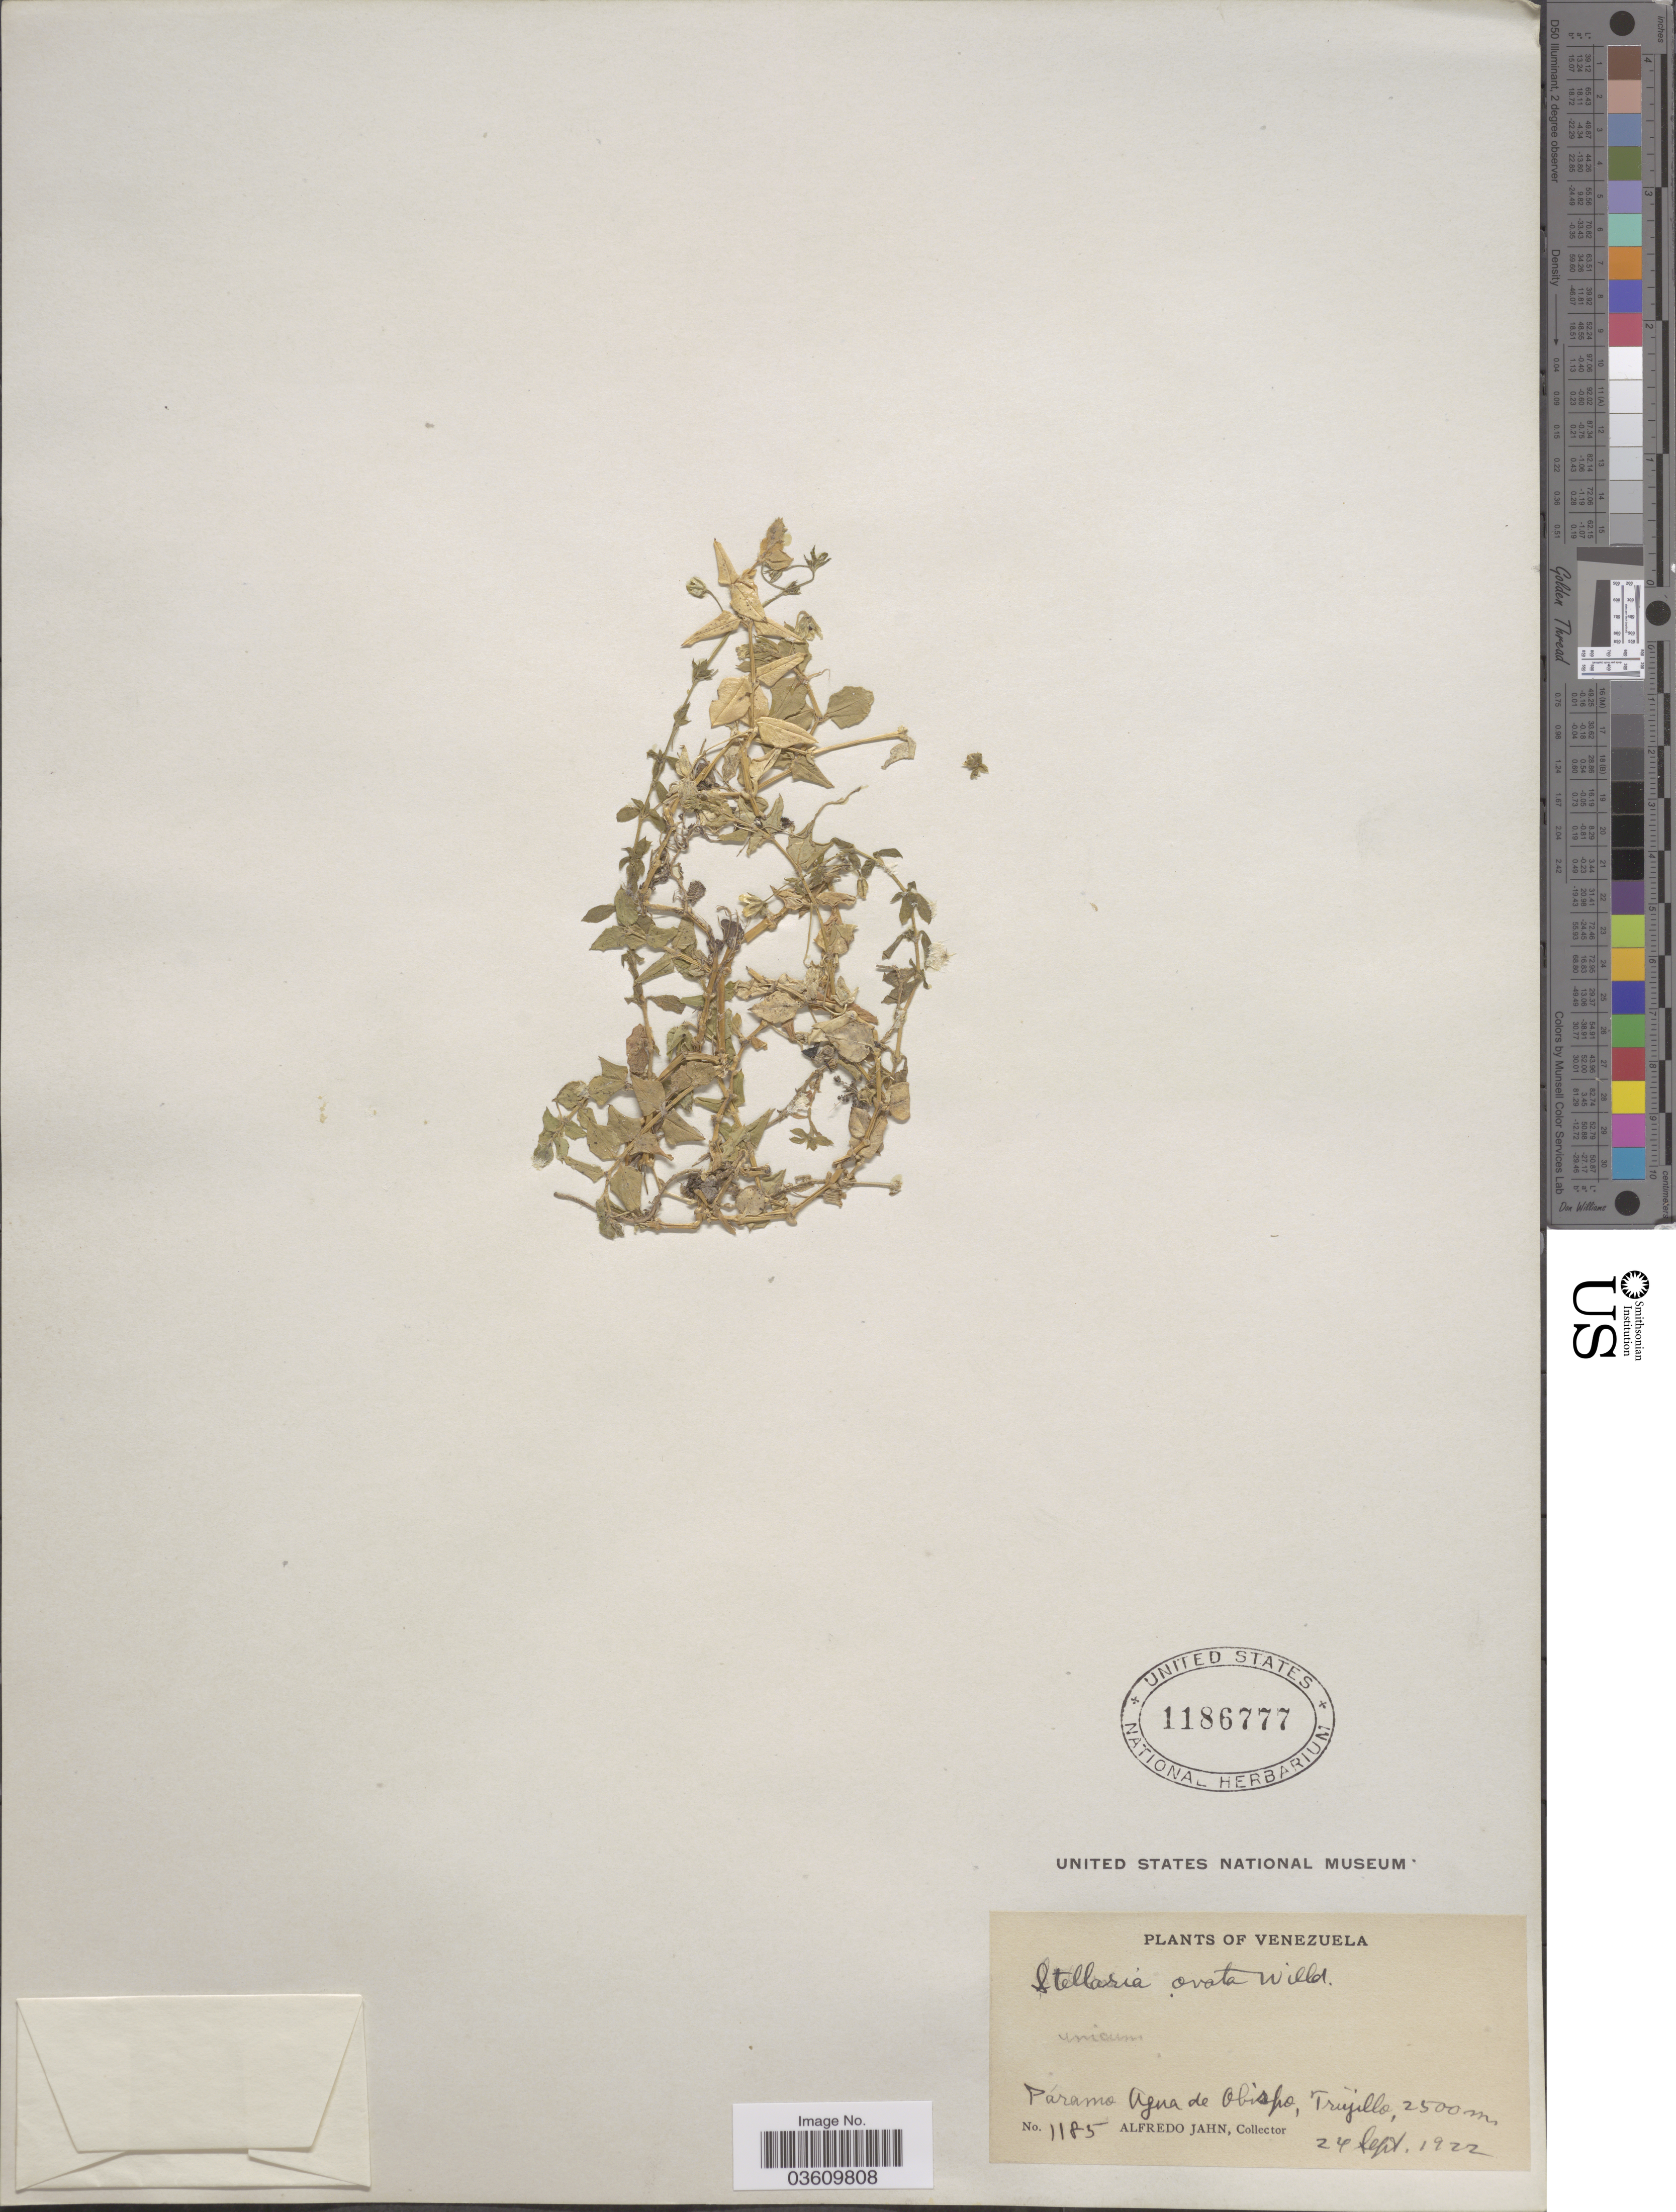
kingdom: Plantae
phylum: Tracheophyta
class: Magnoliopsida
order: Caryophyllales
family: Caryophyllaceae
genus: Stellaria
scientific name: Stellaria ovata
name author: Willd.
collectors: A. Jahn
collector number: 1185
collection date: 1922-09-24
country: Venezuela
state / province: Trujillo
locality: Páramo Agua de Obispo.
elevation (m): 2500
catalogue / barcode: US 1186777